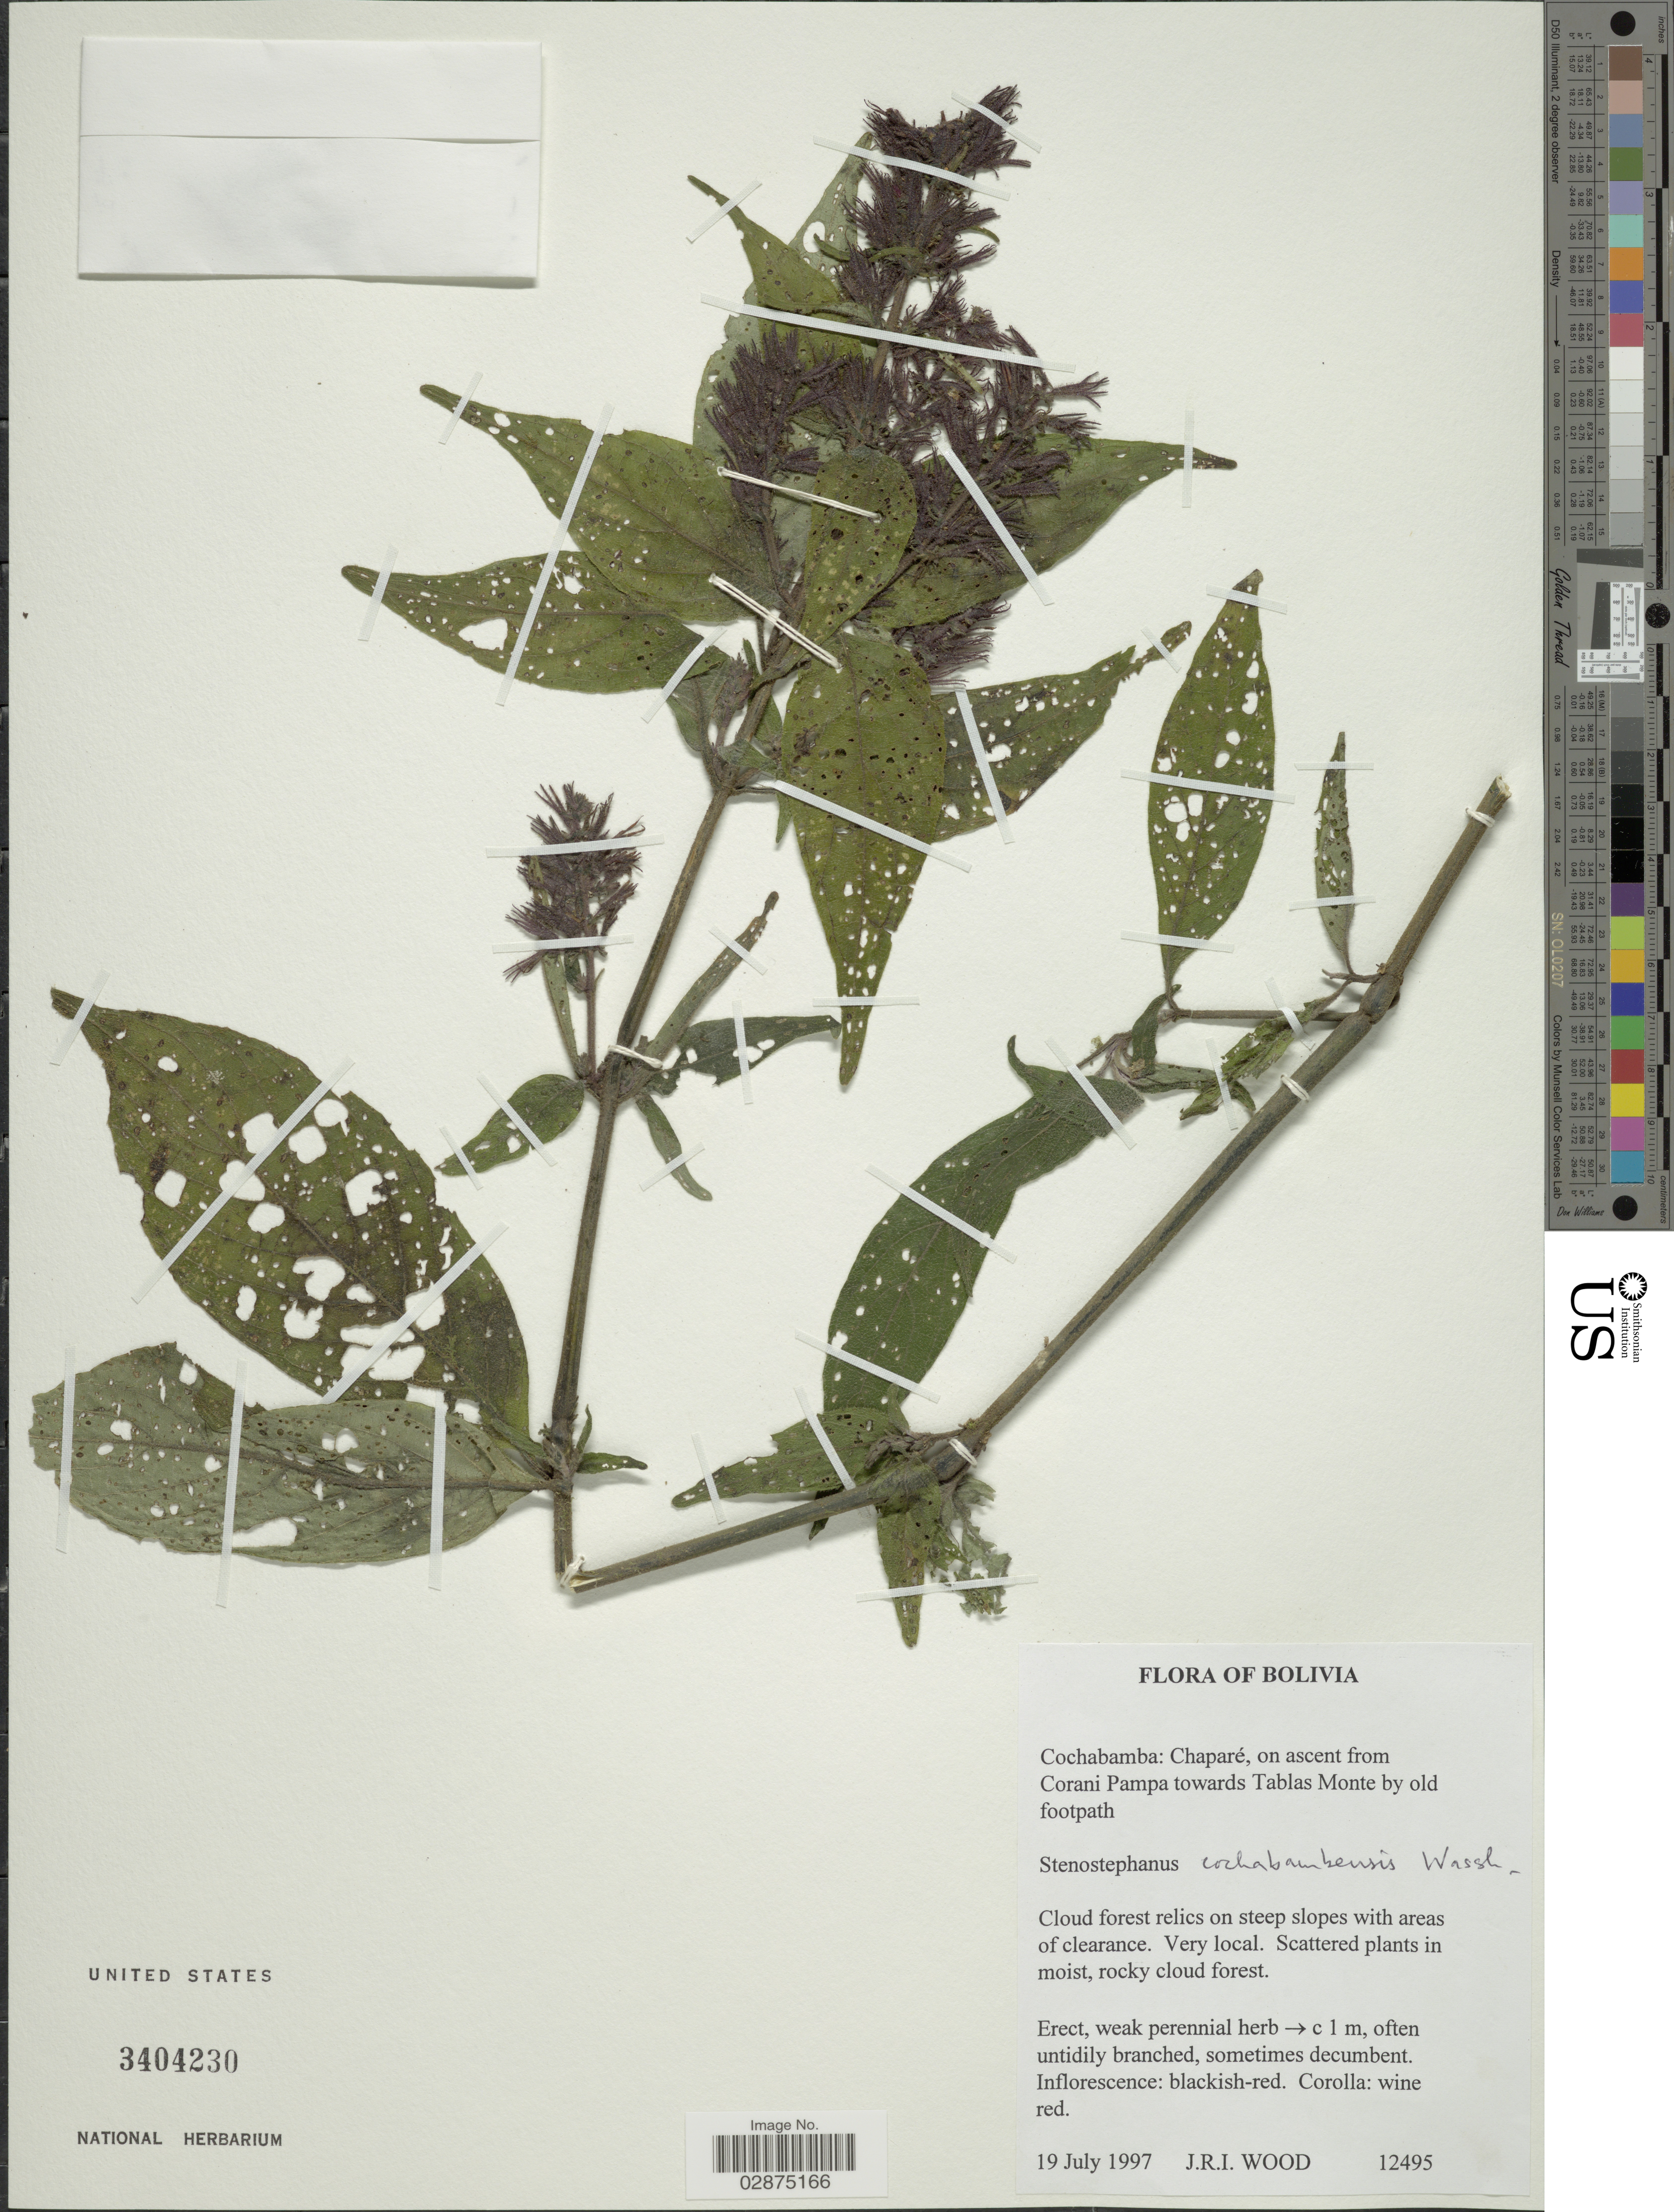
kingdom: Plantae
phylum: Tracheophyta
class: Magnoliopsida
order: Lamiales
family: Acanthaceae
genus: Stenostephanus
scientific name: Stenostephanus cochabambensis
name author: Wassh.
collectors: J. R. I. Wood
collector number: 12495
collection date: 1997-07-19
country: Bolivia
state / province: Cochabamba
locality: Chaparé, on ascent from Corani Pampa towards Tablas Monte by old footpath.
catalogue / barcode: US 3404230